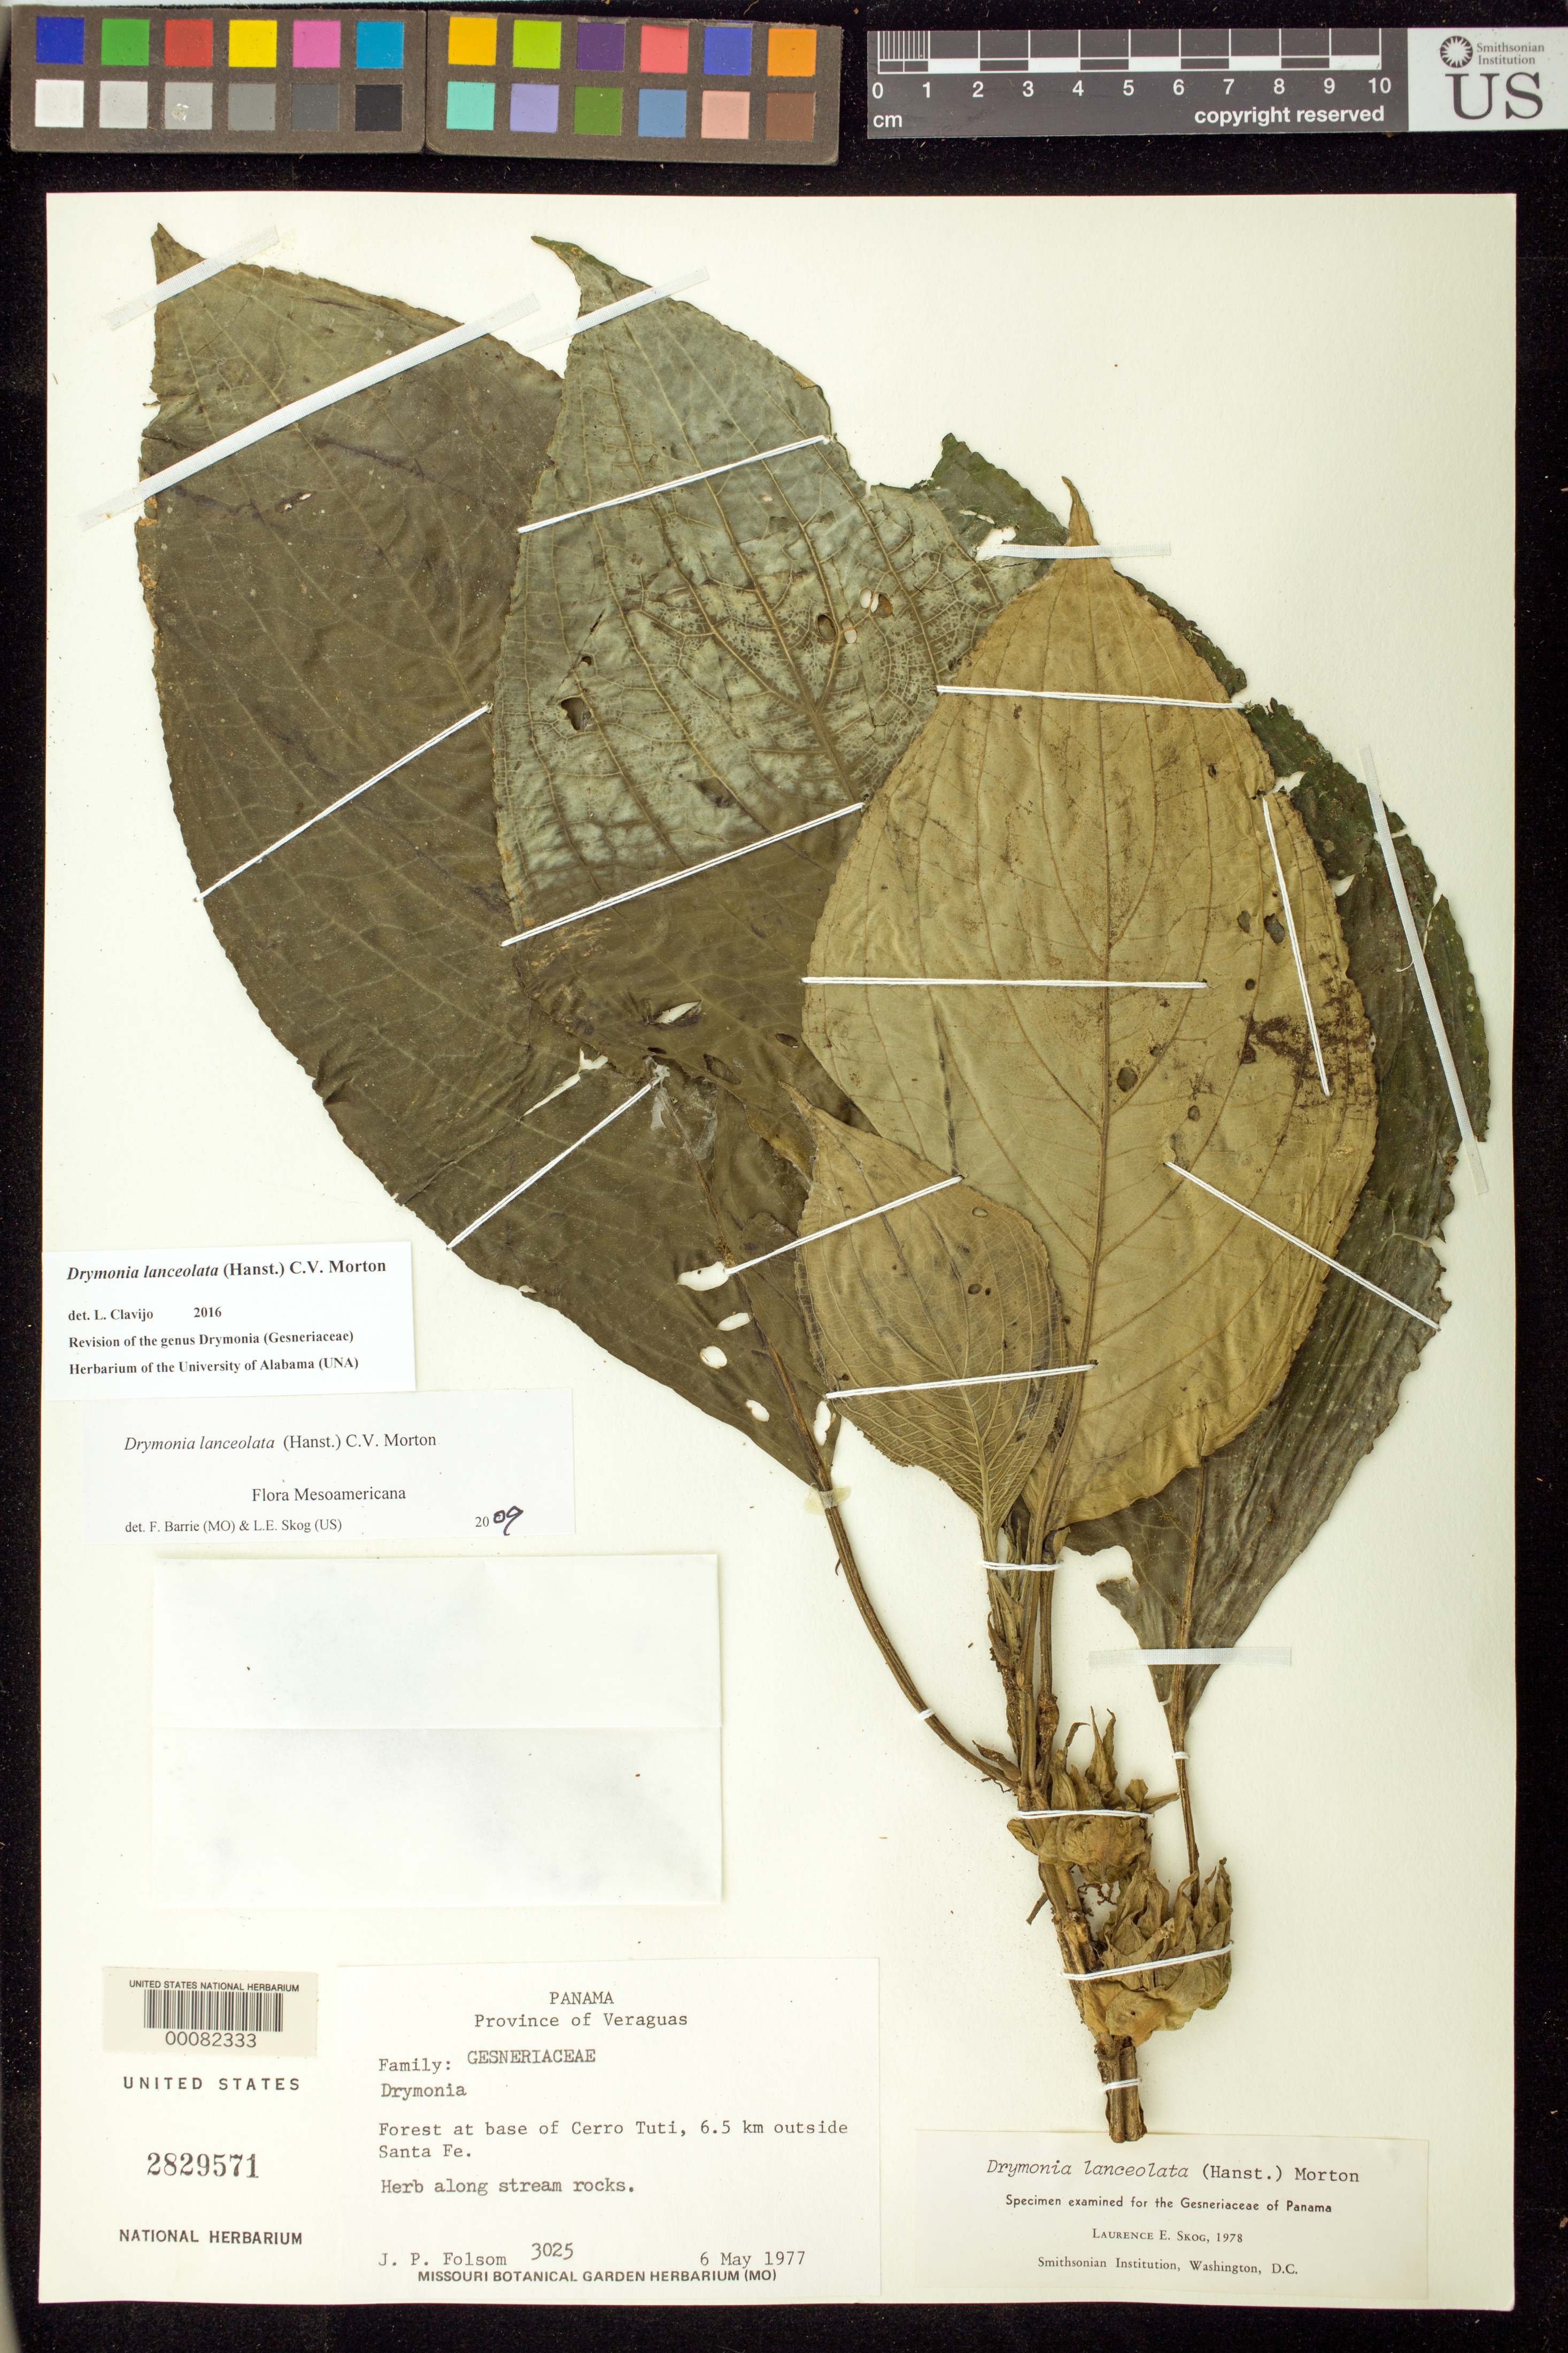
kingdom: Plantae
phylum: Tracheophyta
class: Magnoliopsida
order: Lamiales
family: Gesneriaceae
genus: Drymonia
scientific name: Drymonia lanceolata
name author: (Hanst.) C.V. Morton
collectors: J. P. Folsom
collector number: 3025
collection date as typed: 06 May 1977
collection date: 1977-05-06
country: Panama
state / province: Veraguas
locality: Base of Cerro Tuti, 6.5 km outside Santa Fe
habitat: Forest; along stream rocks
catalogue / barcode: US 2829571